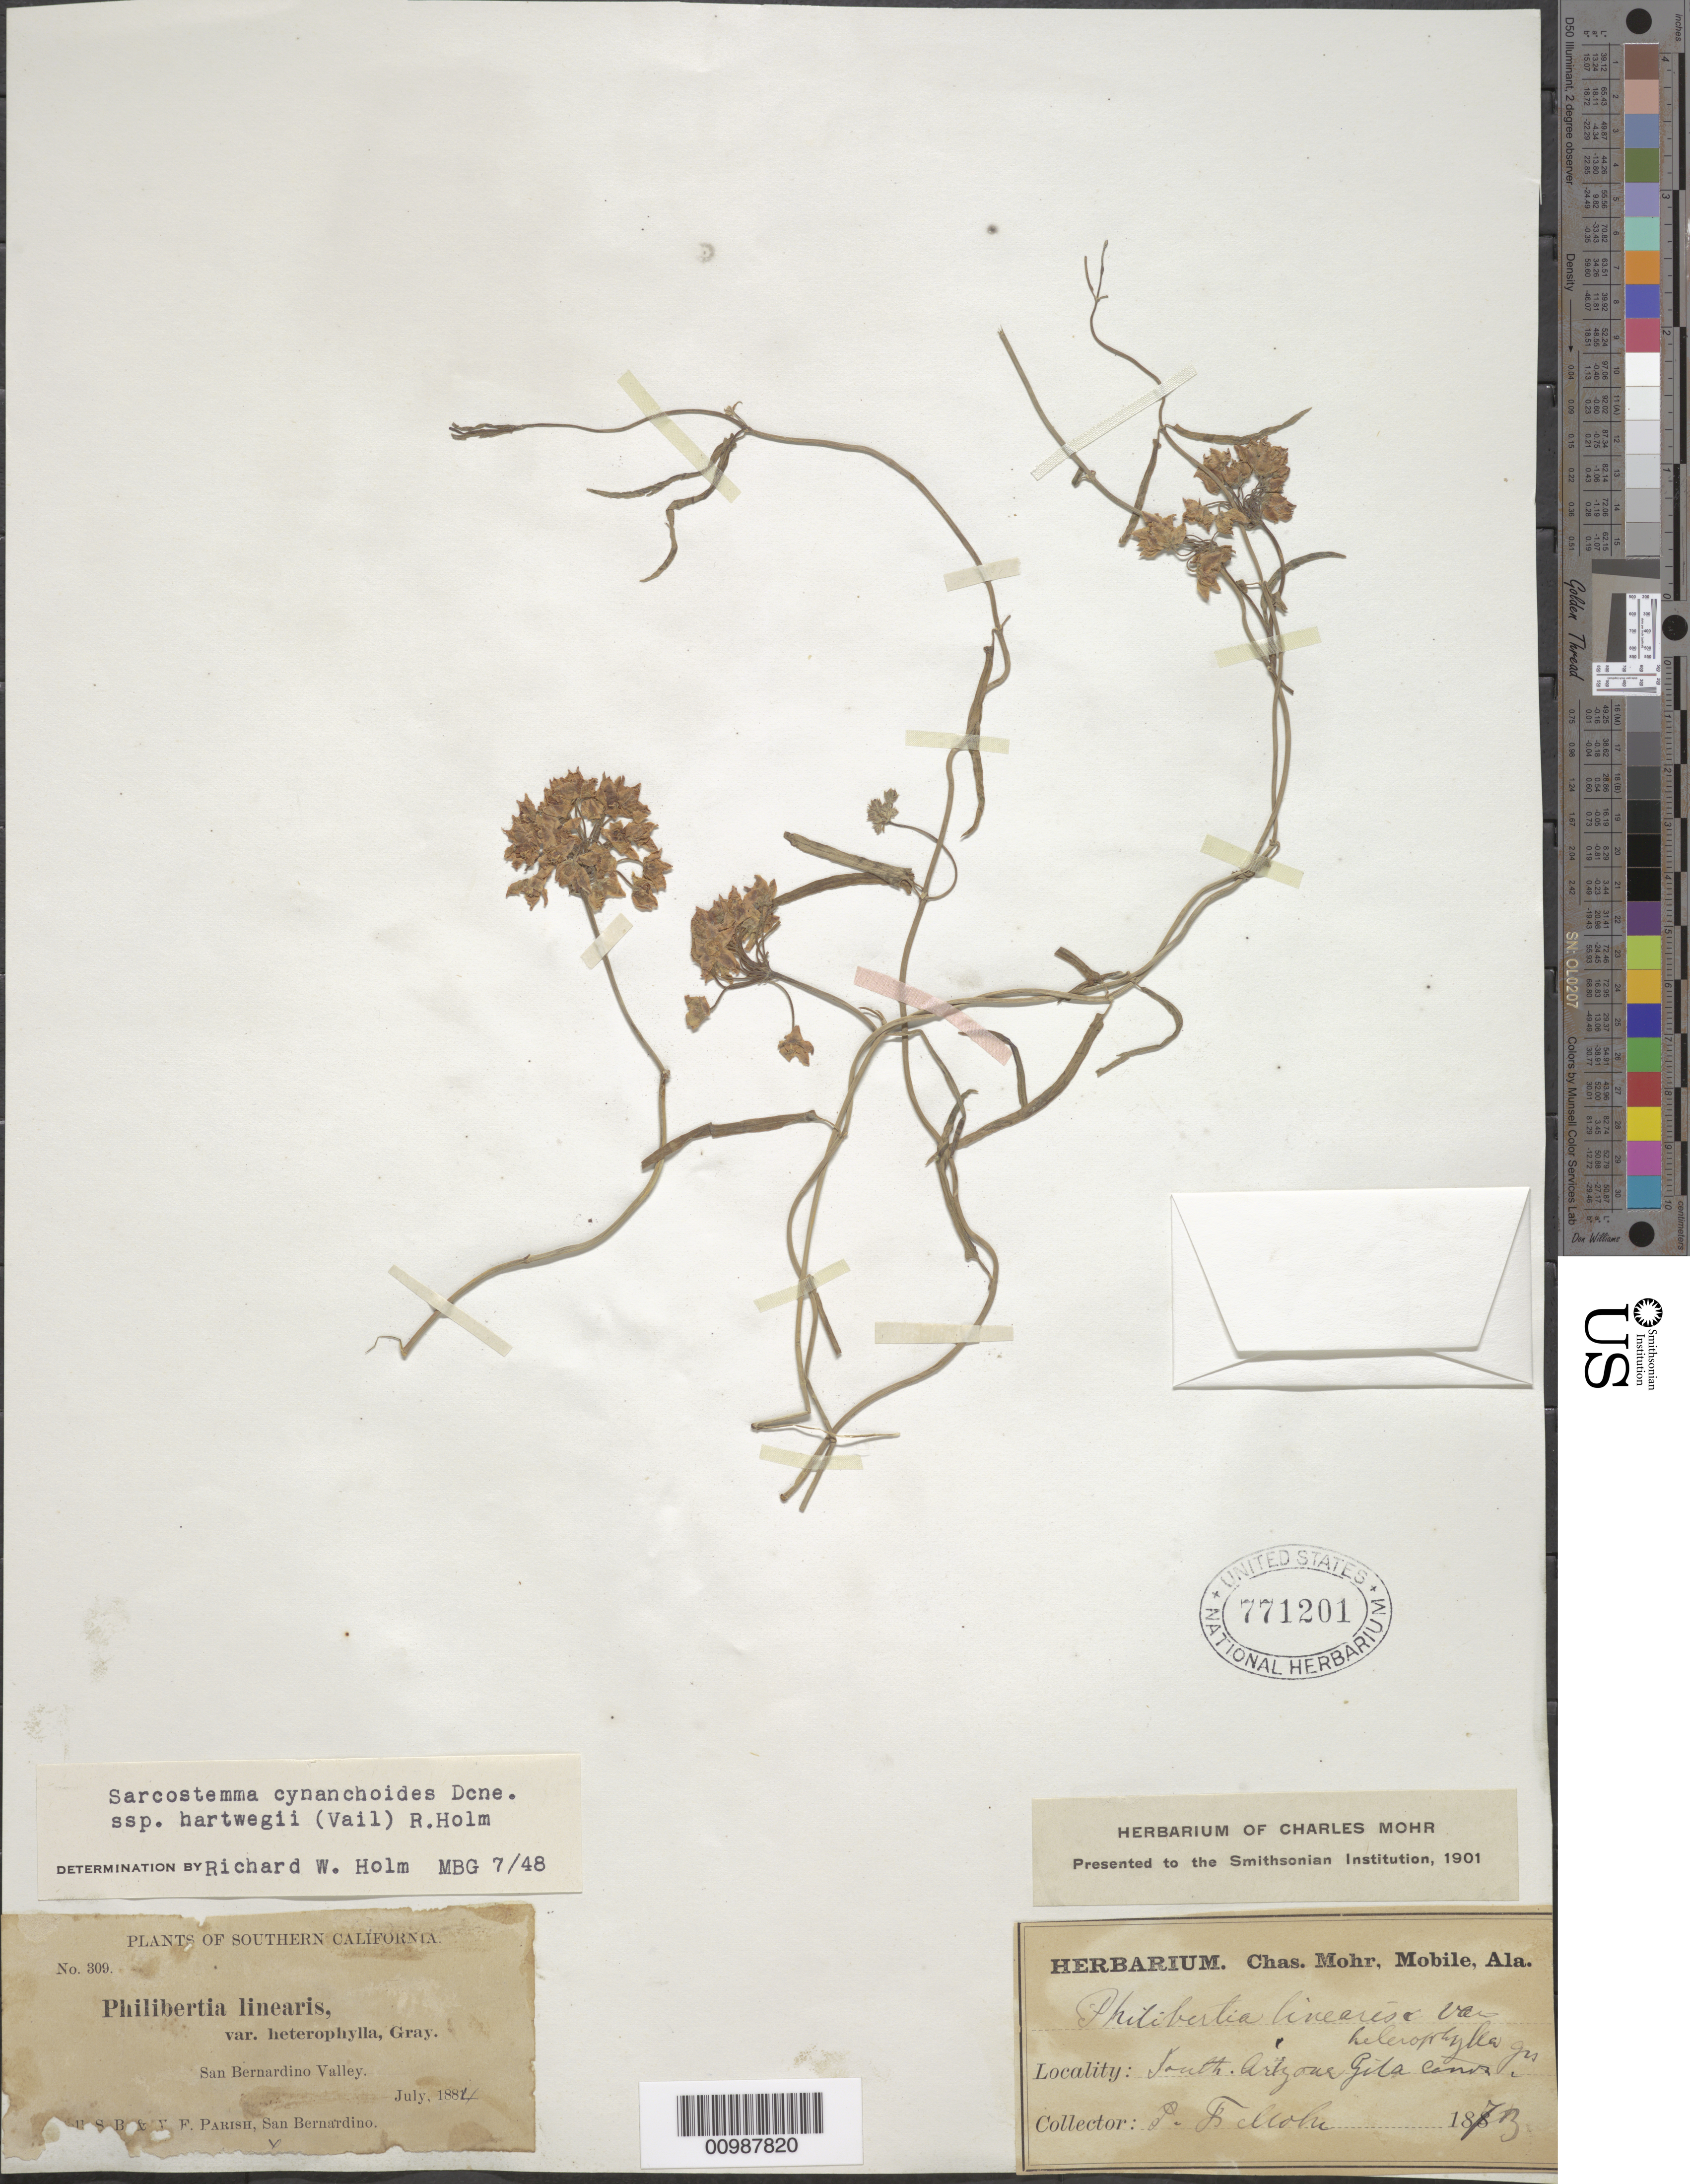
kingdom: Plantae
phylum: Tracheophyta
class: Magnoliopsida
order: Gentianales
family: Apocynaceae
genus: Sarcostemma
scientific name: Sarcostemma cynanchoides subsp. hartwegii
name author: (Vail) R.W. Holm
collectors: P. F. Mohr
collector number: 309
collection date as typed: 1873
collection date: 1873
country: United States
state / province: Arizona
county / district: Gila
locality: South Arizona.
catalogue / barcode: US 771201